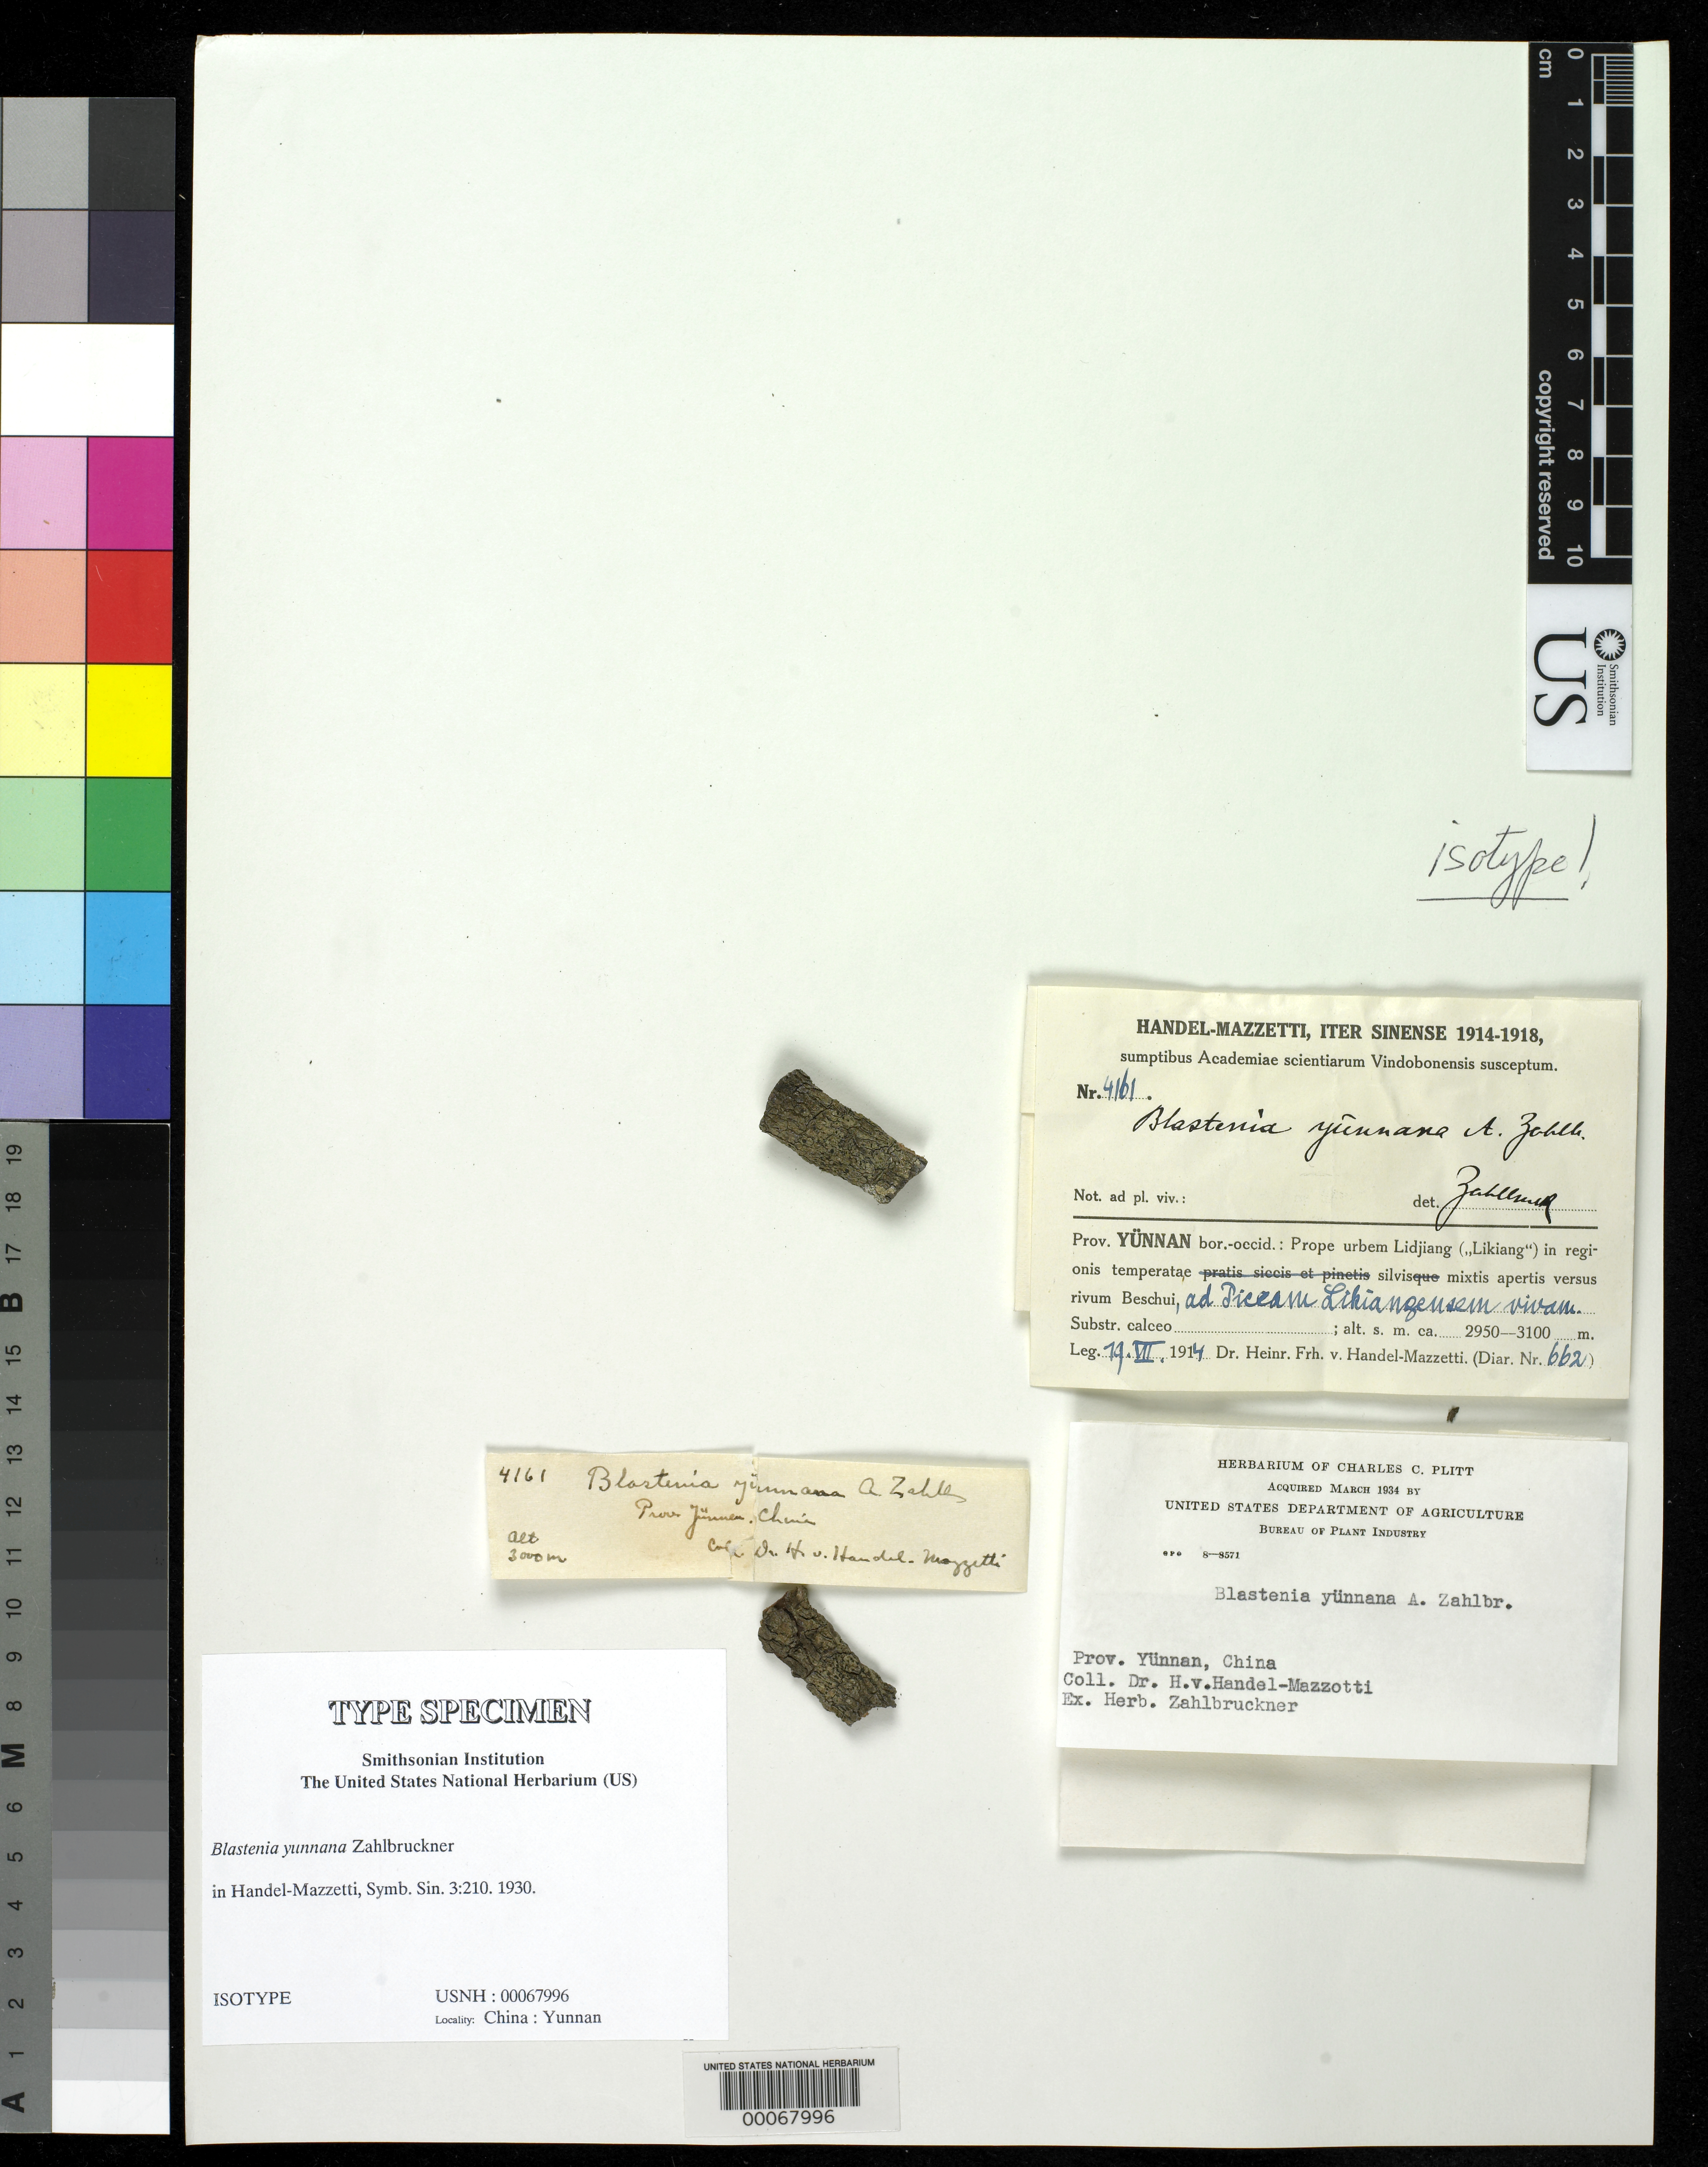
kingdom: Fungi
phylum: Ascomycota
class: Lecanoromycetes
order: Teloschistales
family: Teloschistaceae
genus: Blastenia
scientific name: Blastenia yunnana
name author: Zahlbr. in Hand.-Mazz.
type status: Isotype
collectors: H. Handel-Mazzetti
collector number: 4161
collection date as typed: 19 Jul 1914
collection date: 1914-07-19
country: China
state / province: Yunnan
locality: Near Lidjiang.